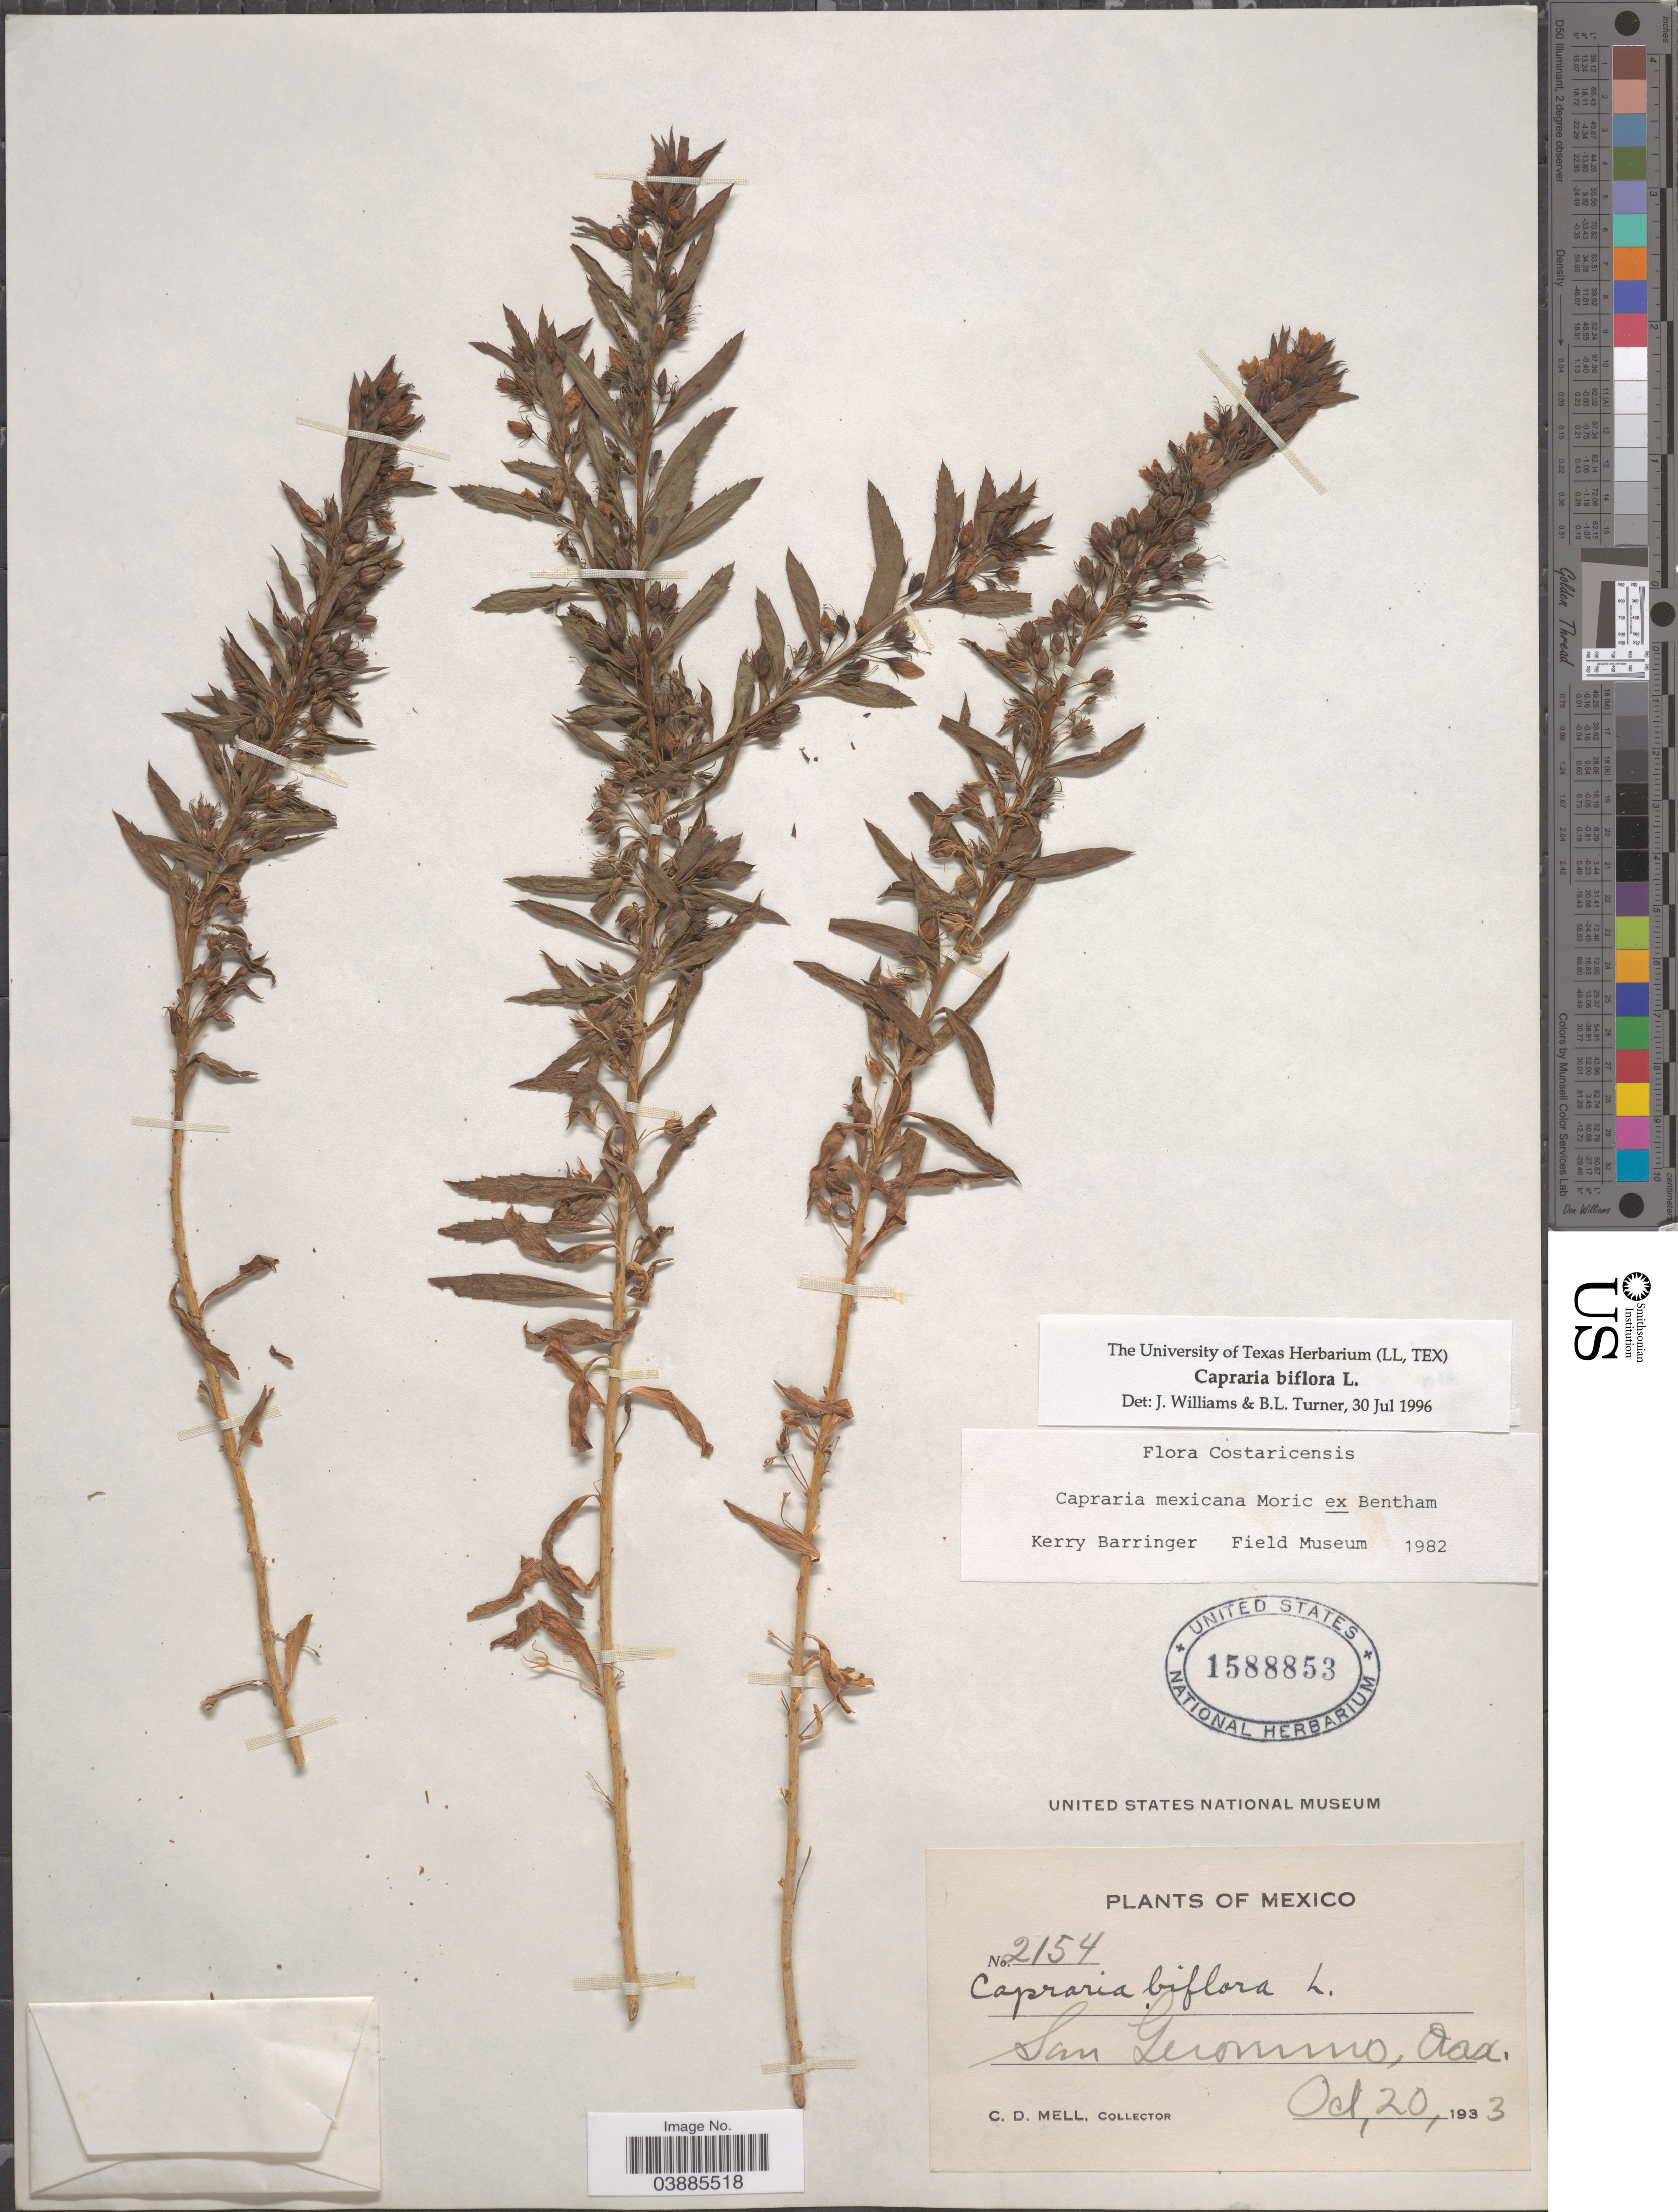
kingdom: Plantae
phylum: Tracheophyta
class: Magnoliopsida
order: Lamiales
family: Scrophulariaceae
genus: Capraria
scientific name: Capraria biflora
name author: L.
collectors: C. D. Mell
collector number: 2154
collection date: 1933-10-20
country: Mexico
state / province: Oaxaca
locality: San Geronimo.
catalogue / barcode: US 1588853